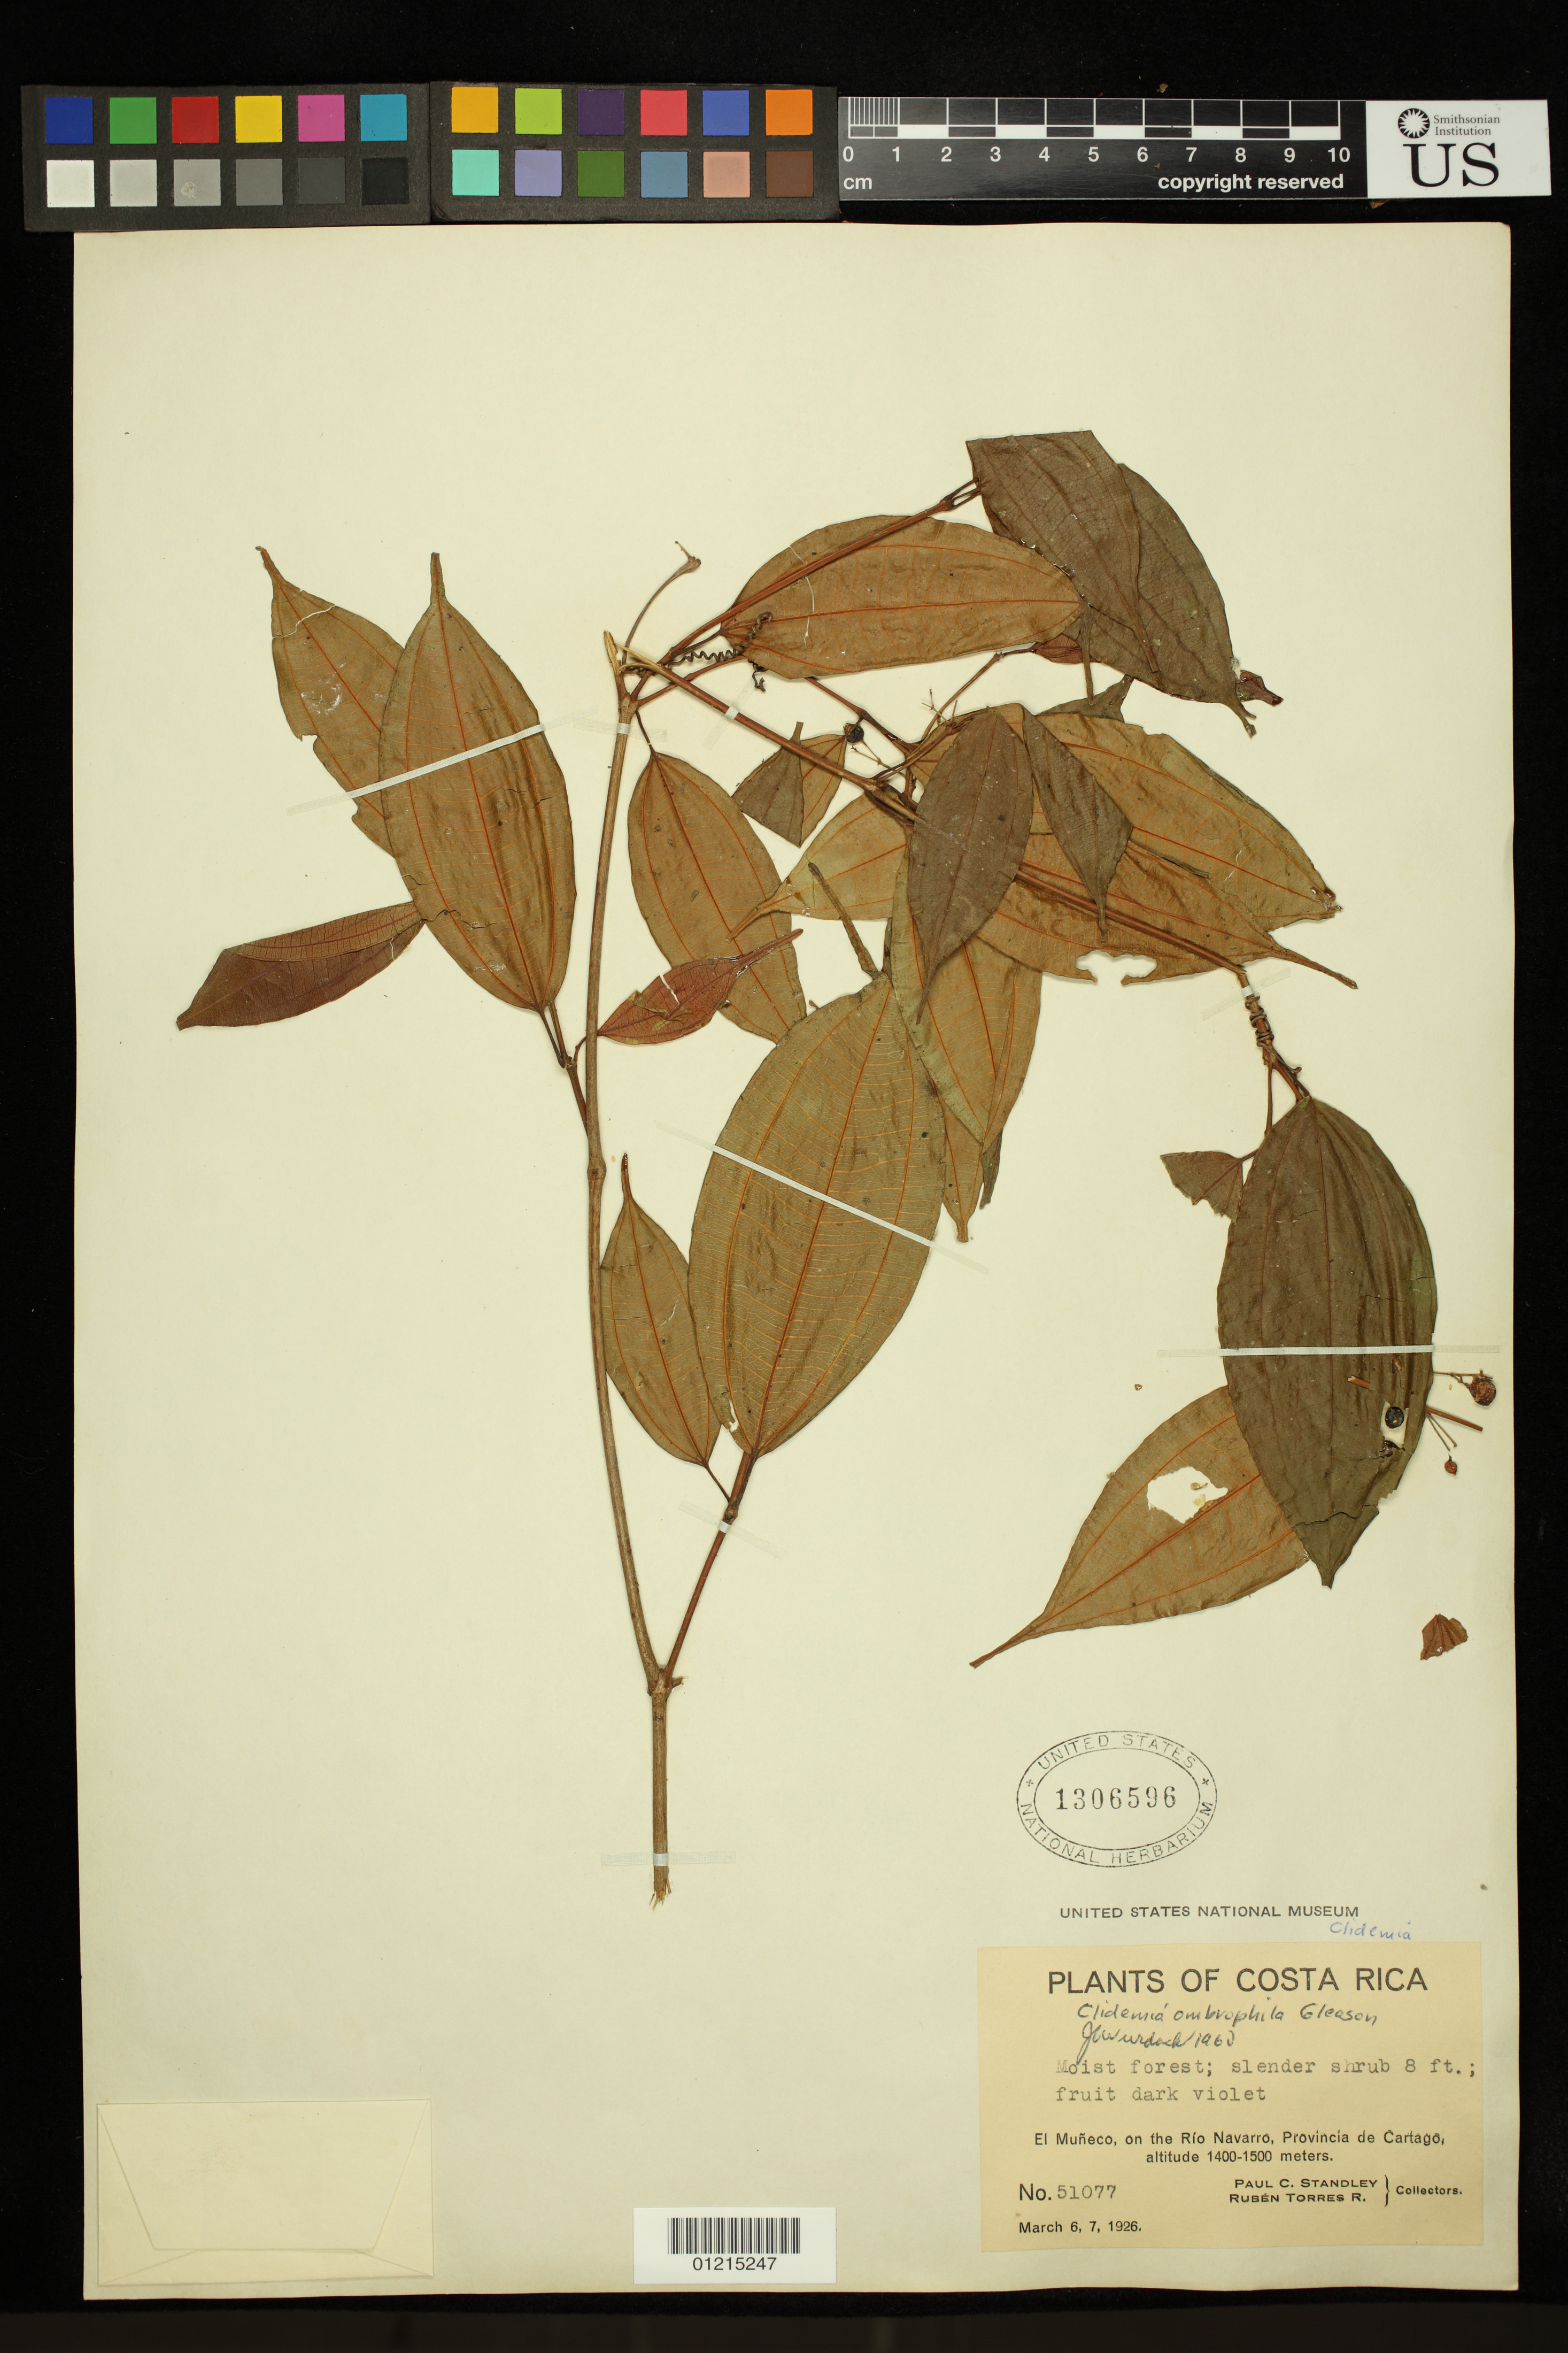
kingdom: Plantae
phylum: Tracheophyta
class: Magnoliopsida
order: Myrtales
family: Melastomataceae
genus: Clidemia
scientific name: Clidemia ombrophila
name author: Gleason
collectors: P. C. Standley & R. Torres Rojas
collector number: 51077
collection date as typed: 06 Mar 1926 and 07 Mar 1926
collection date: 1926-03-06,1926-03-07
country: Costa Rica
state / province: Cartago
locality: El Muneco, on Rio Navarro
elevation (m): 1400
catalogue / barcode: US 1306596